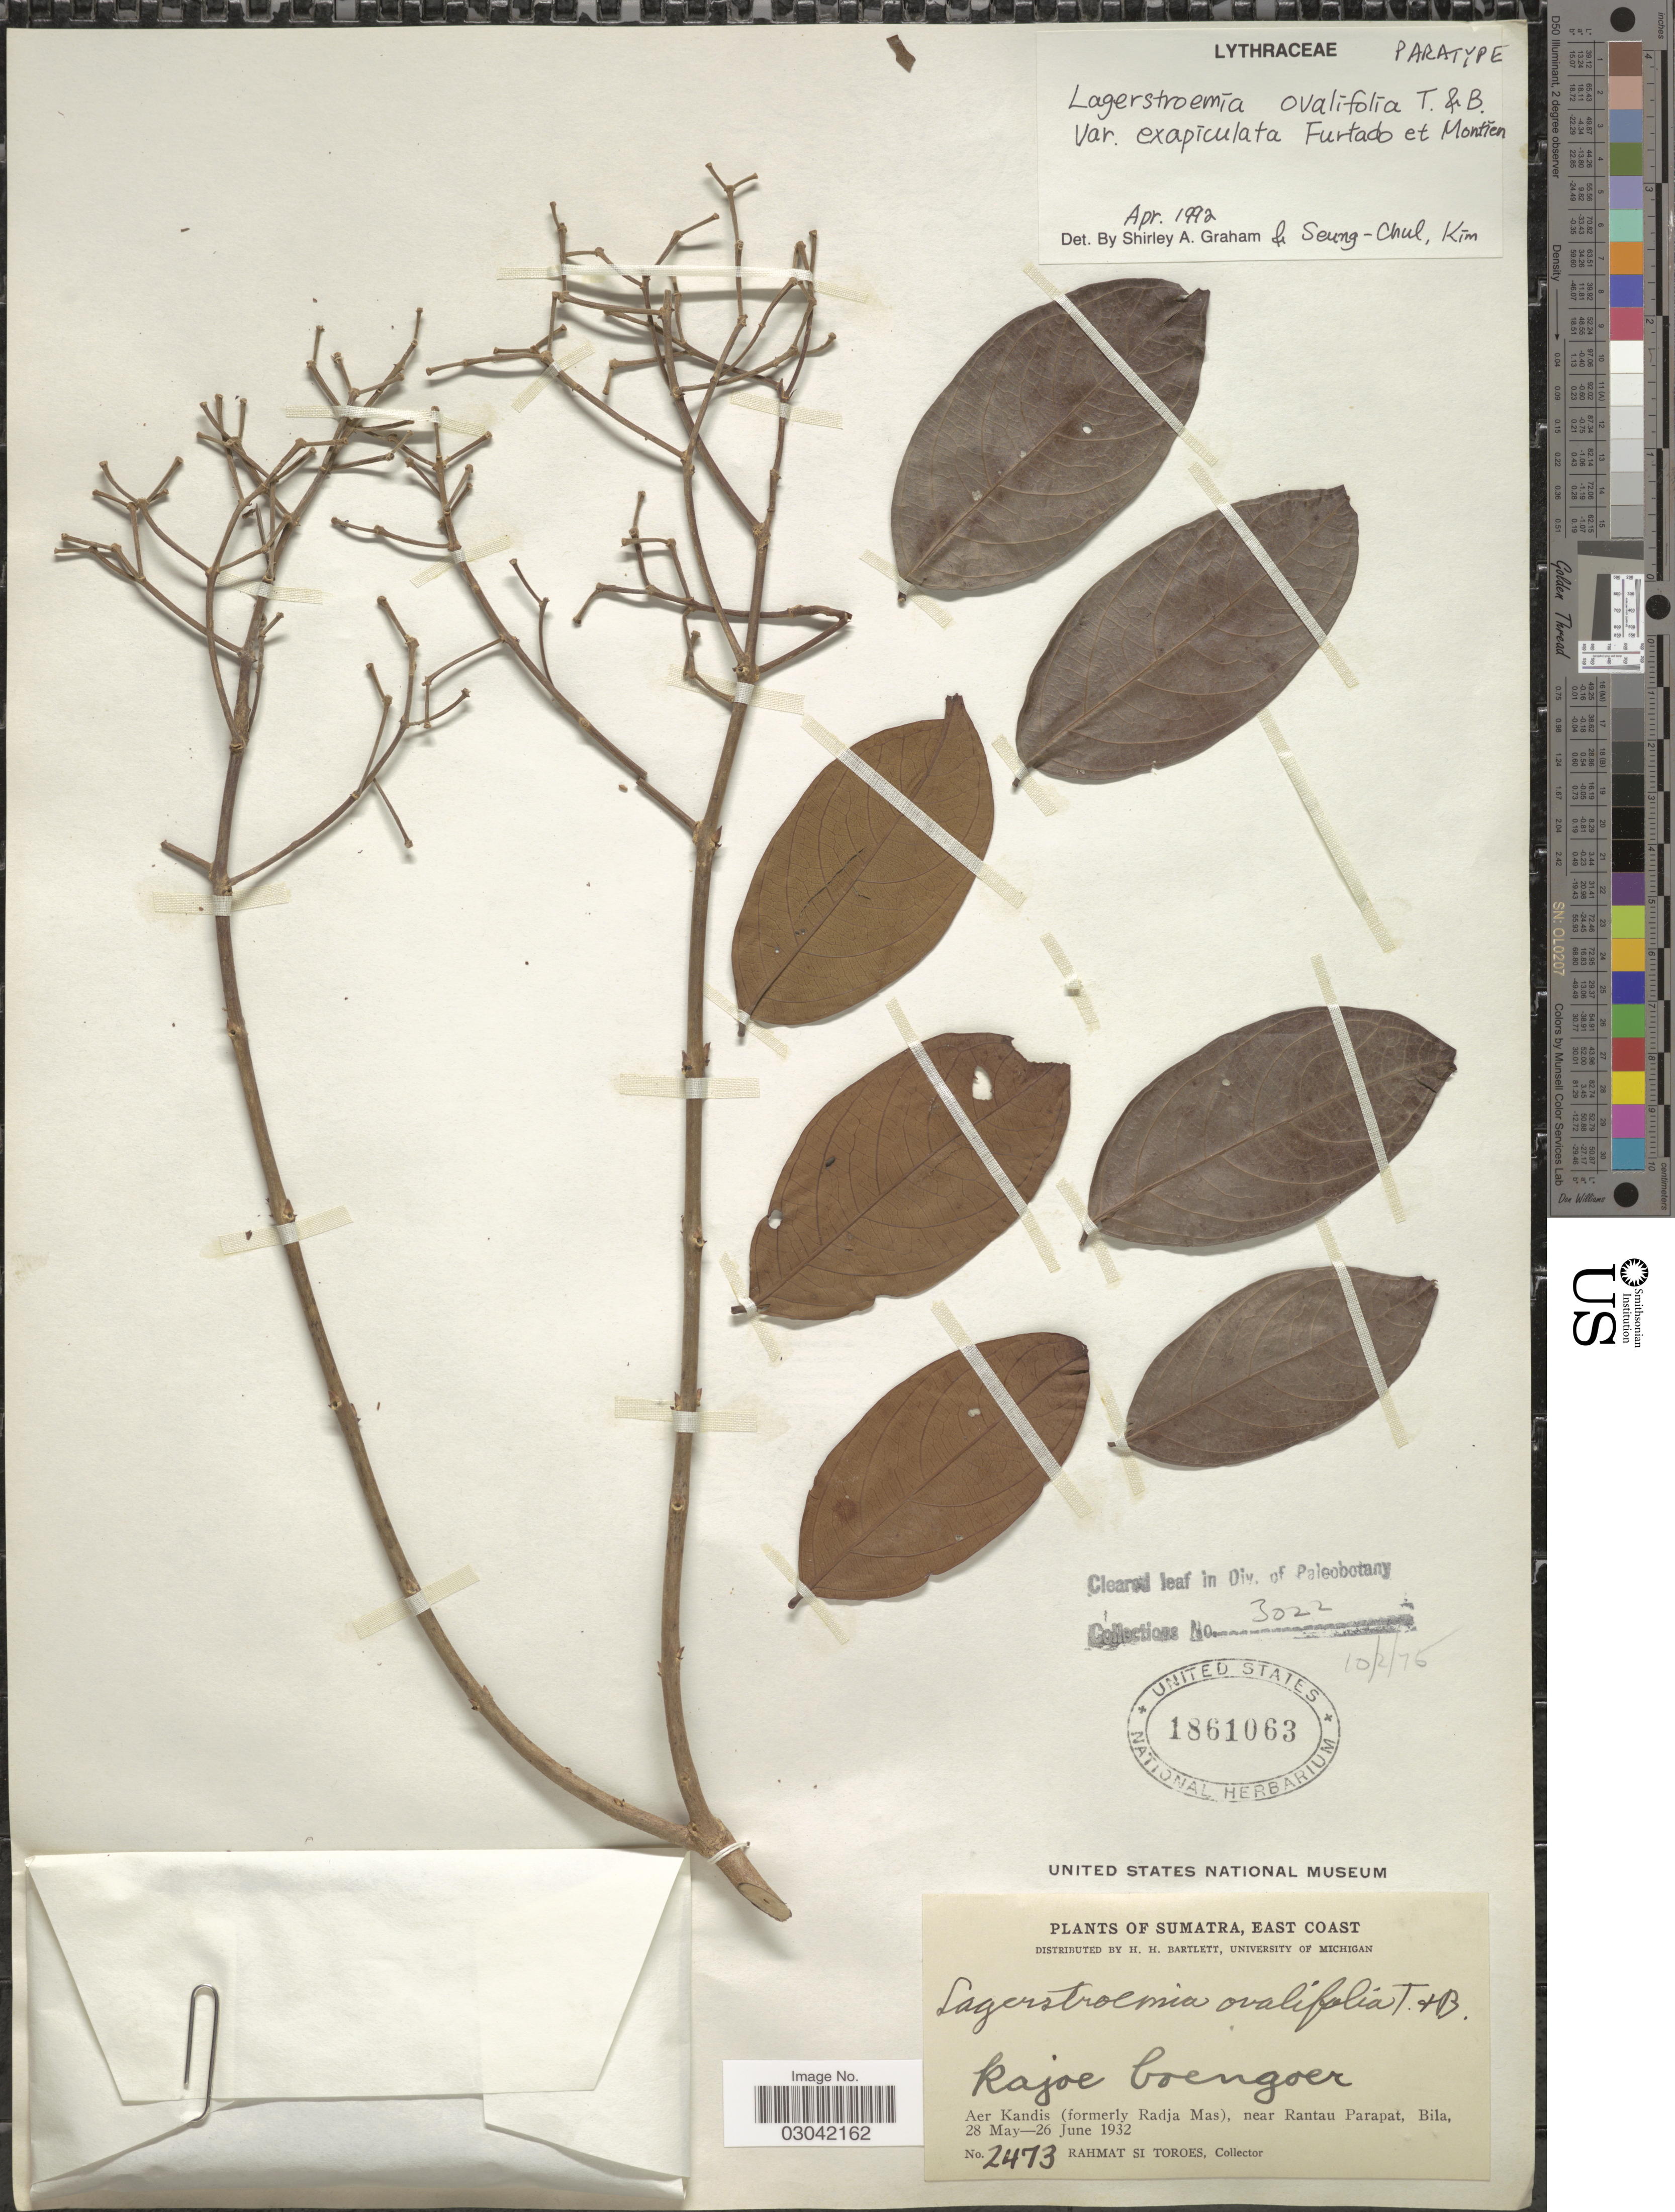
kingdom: Plantae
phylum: Tracheophyta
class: Magnoliopsida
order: Myrtales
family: Lythraceae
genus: Lagerstroemia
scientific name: Lagerstroemia ovalifolia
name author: Teijsm. & Binn.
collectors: Rahmat Si Boeea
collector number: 2473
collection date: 1932-05-28/1932-06-26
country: Indonesia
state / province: Sumatra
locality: East Coast. Aer Kandis (formerly Radja Mas), near Rantau Parapat, Bila.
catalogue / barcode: US 1861063